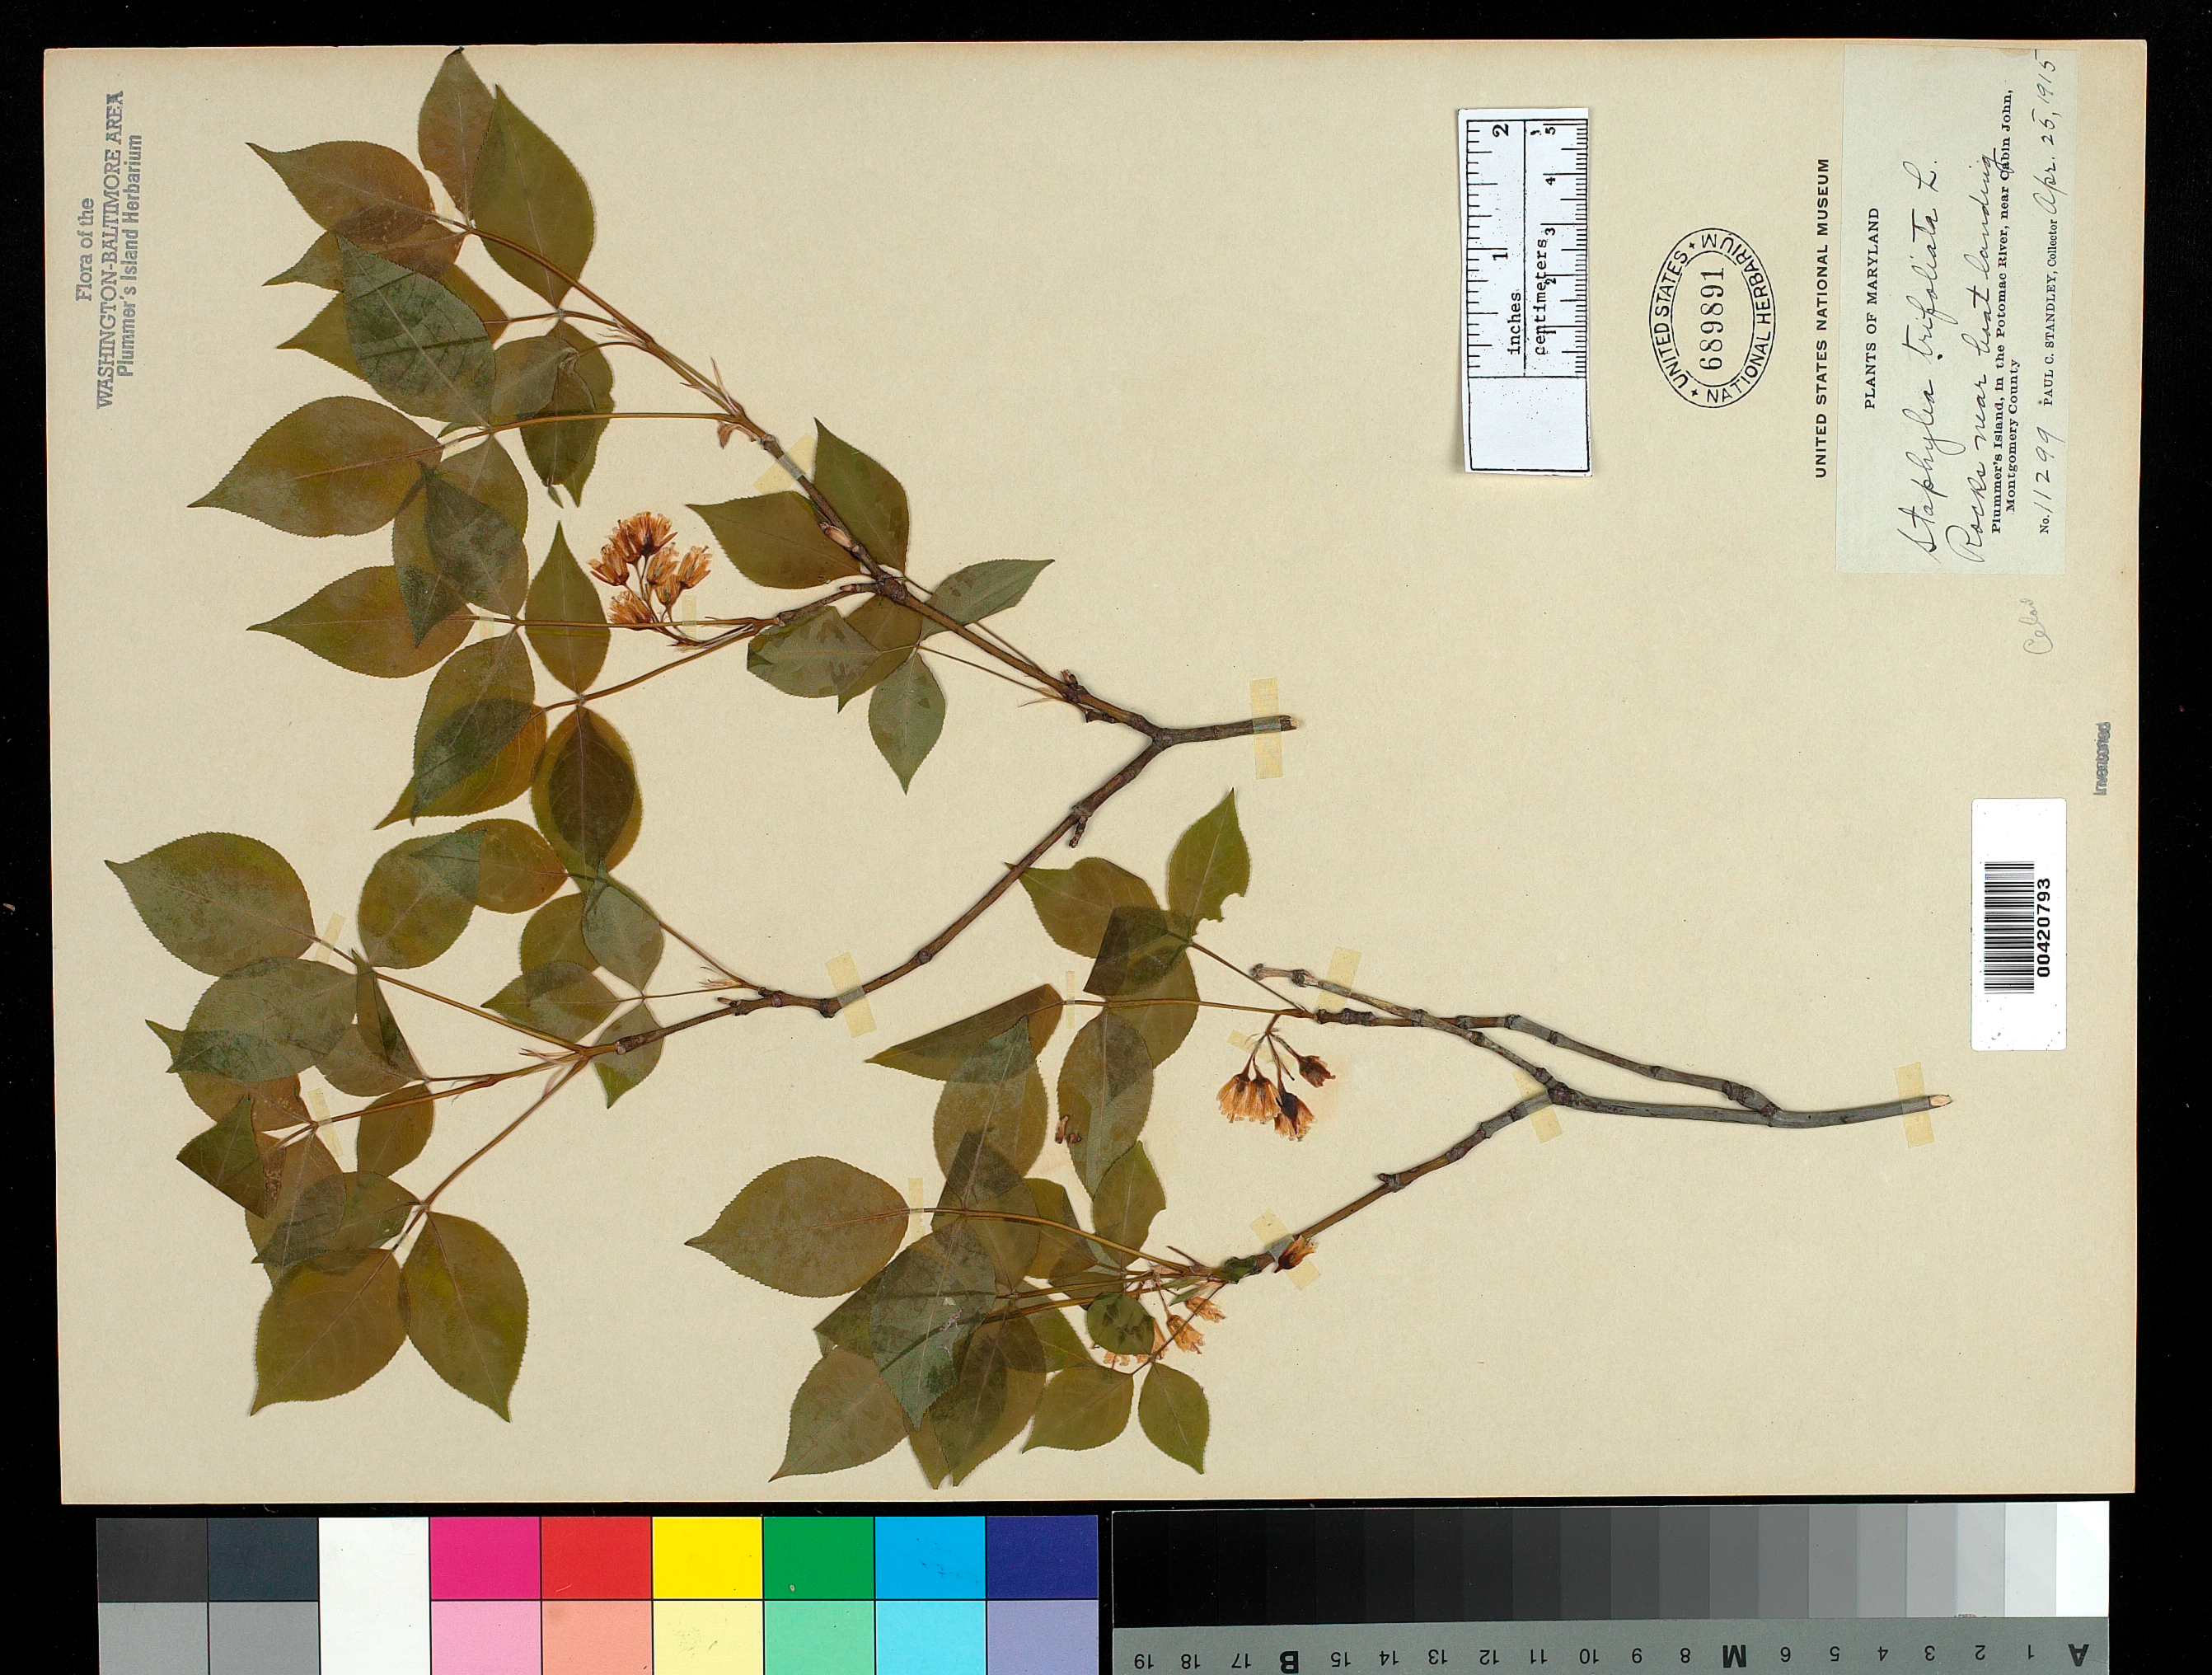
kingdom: Plantae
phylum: Tracheophyta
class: Magnoliopsida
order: Crossosomatales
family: Staphyleaceae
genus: Staphylea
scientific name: Staphylea trifolia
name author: L.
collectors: P. C. Standley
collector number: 11299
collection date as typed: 25 Apr 1915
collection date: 1915-04-25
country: United States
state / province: Maryland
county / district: Montgomery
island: Plummers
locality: Plummer's Island; rocks near Boat Landing C. & O. Canal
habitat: Rocks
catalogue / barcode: US 689891